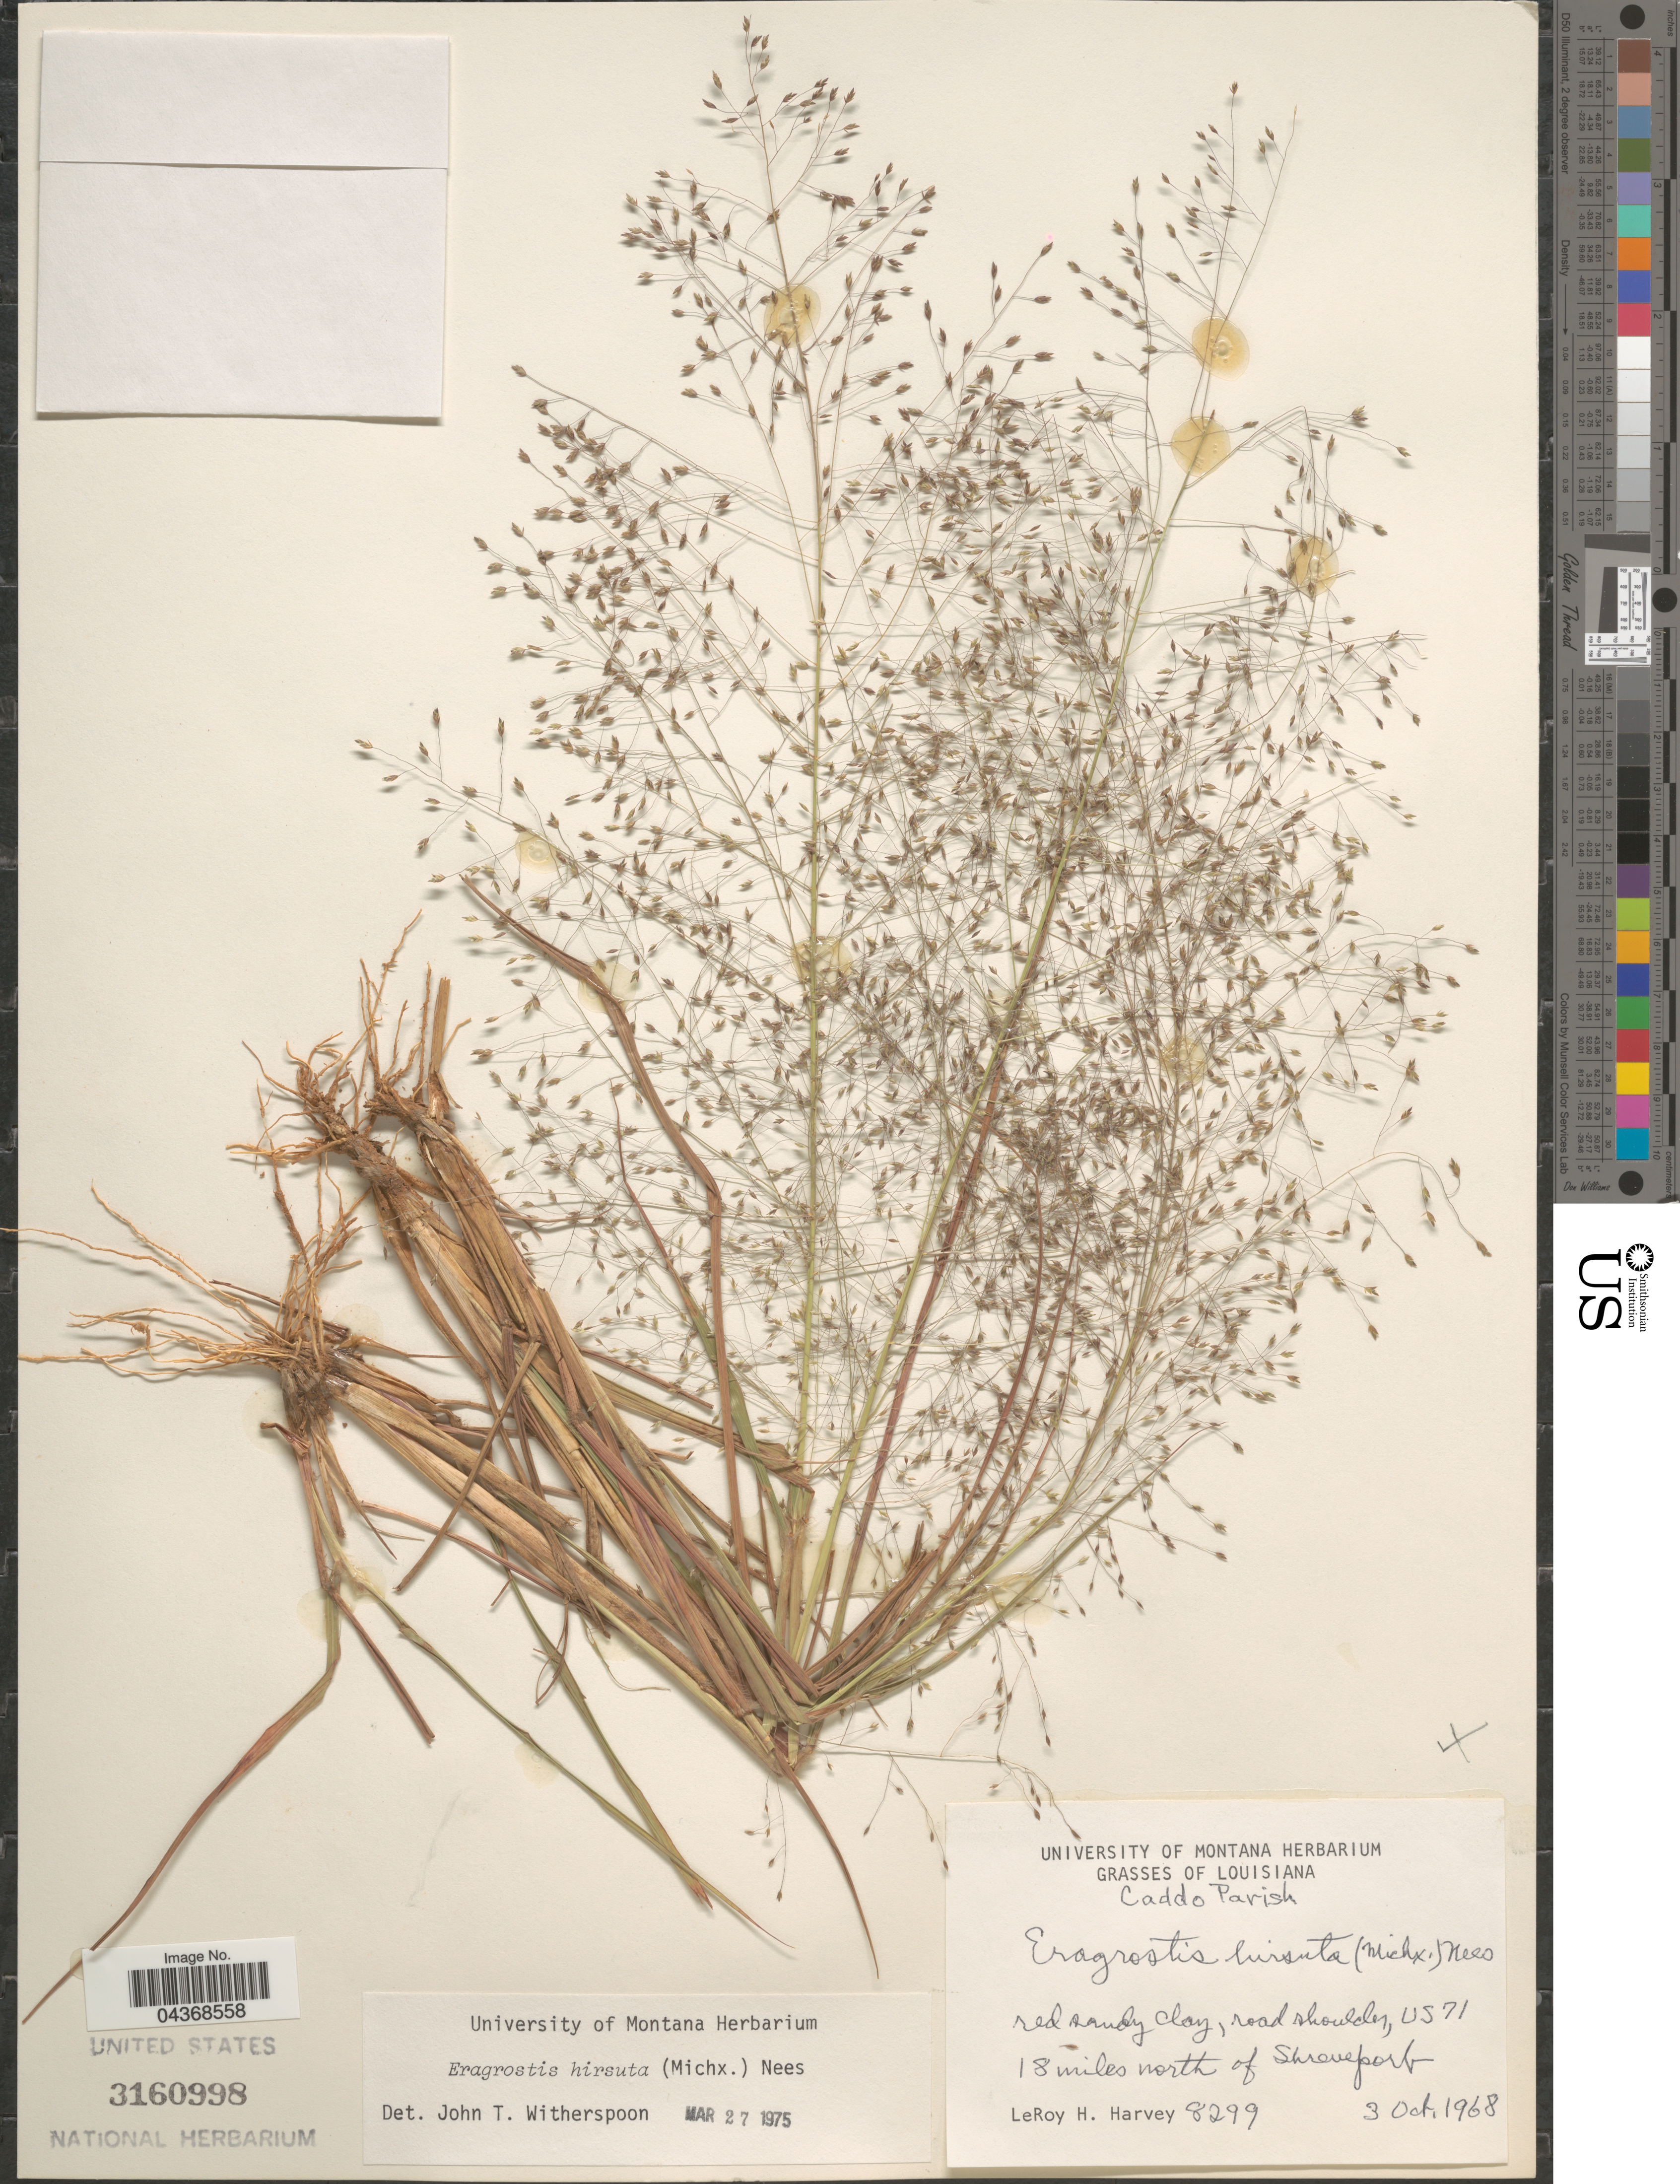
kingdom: Plantae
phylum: Tracheophyta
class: Liliopsida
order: Poales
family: Poaceae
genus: Eragrostis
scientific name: Eragrostis hirsuta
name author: (Michx.) Nees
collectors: L. H. Harvey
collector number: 8299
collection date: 1968-10-03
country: United States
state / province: Louisiana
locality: Caddo Parish. Road shoulder, US71. 18 miles north of Shreveport.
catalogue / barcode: US 3160998